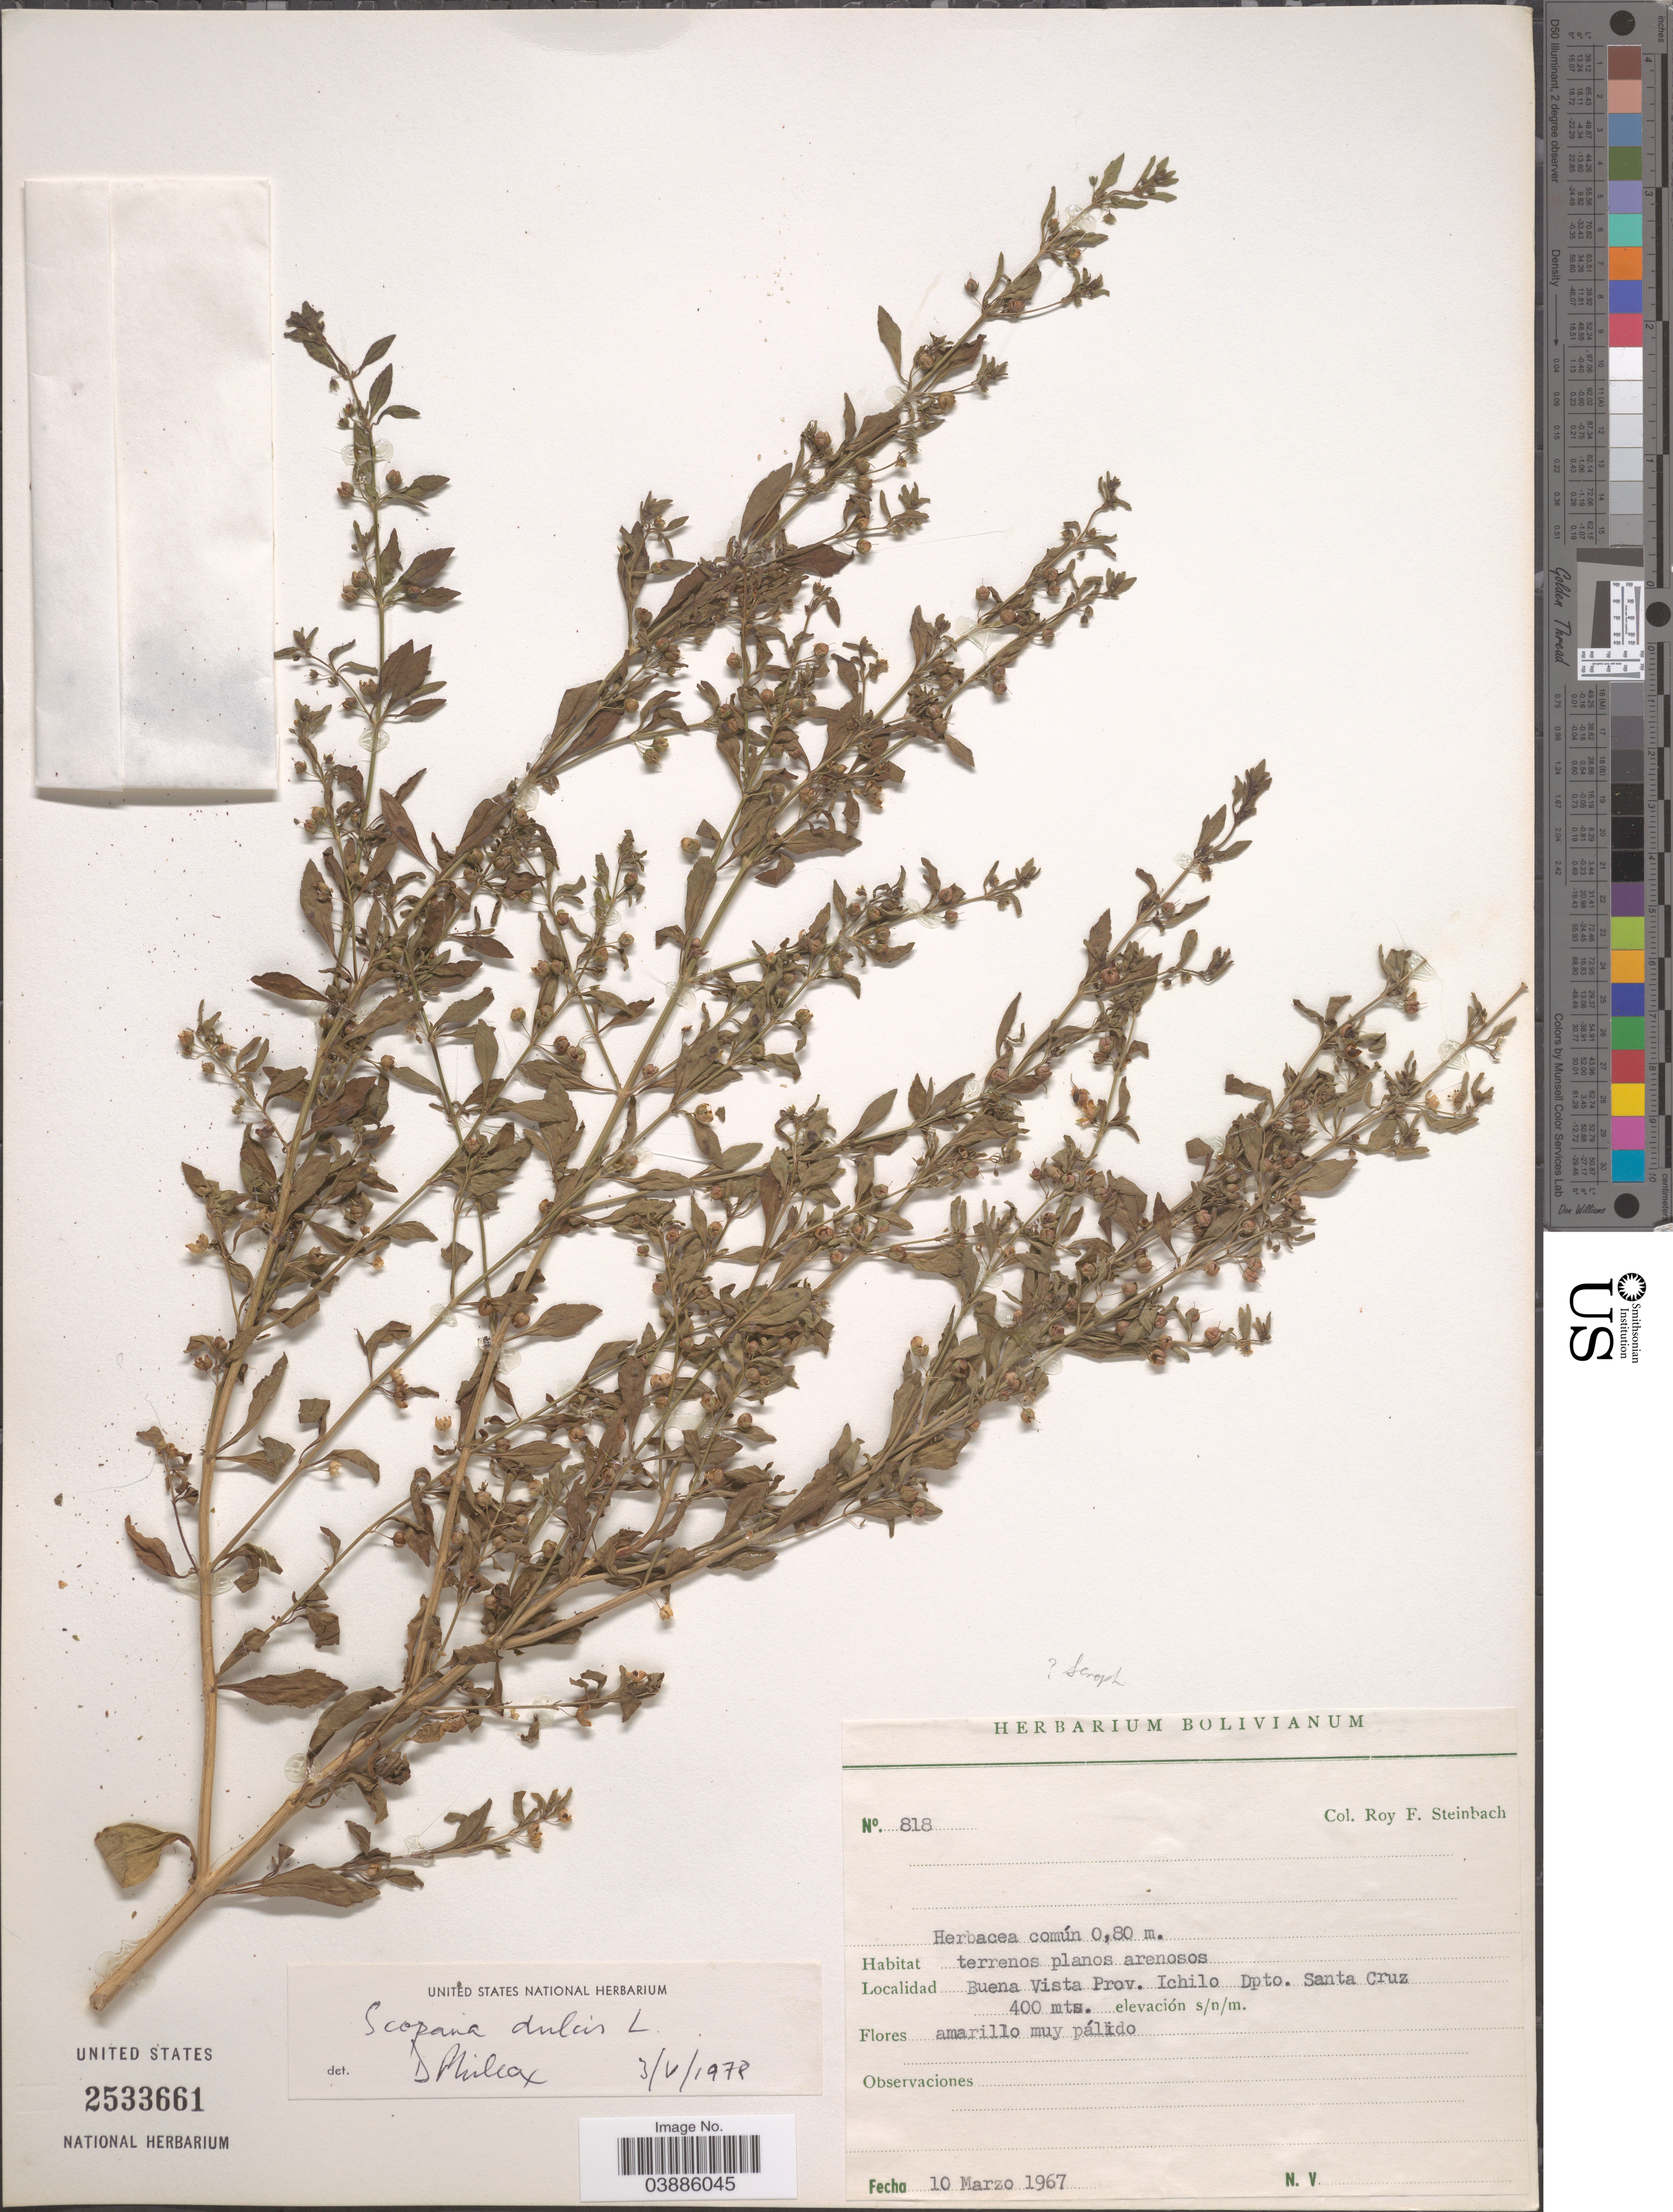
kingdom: Plantae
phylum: Tracheophyta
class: Magnoliopsida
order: Lamiales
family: Plantaginaceae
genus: Scoparia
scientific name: Scoparia dulcis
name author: L.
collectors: R. F. Steinbach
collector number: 818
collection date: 1967-03-10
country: Bolivia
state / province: Santa Cruz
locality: Buena Vista Prov. Ichilo. Dpto. Santa Cruz.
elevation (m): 400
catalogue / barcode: US 2533661